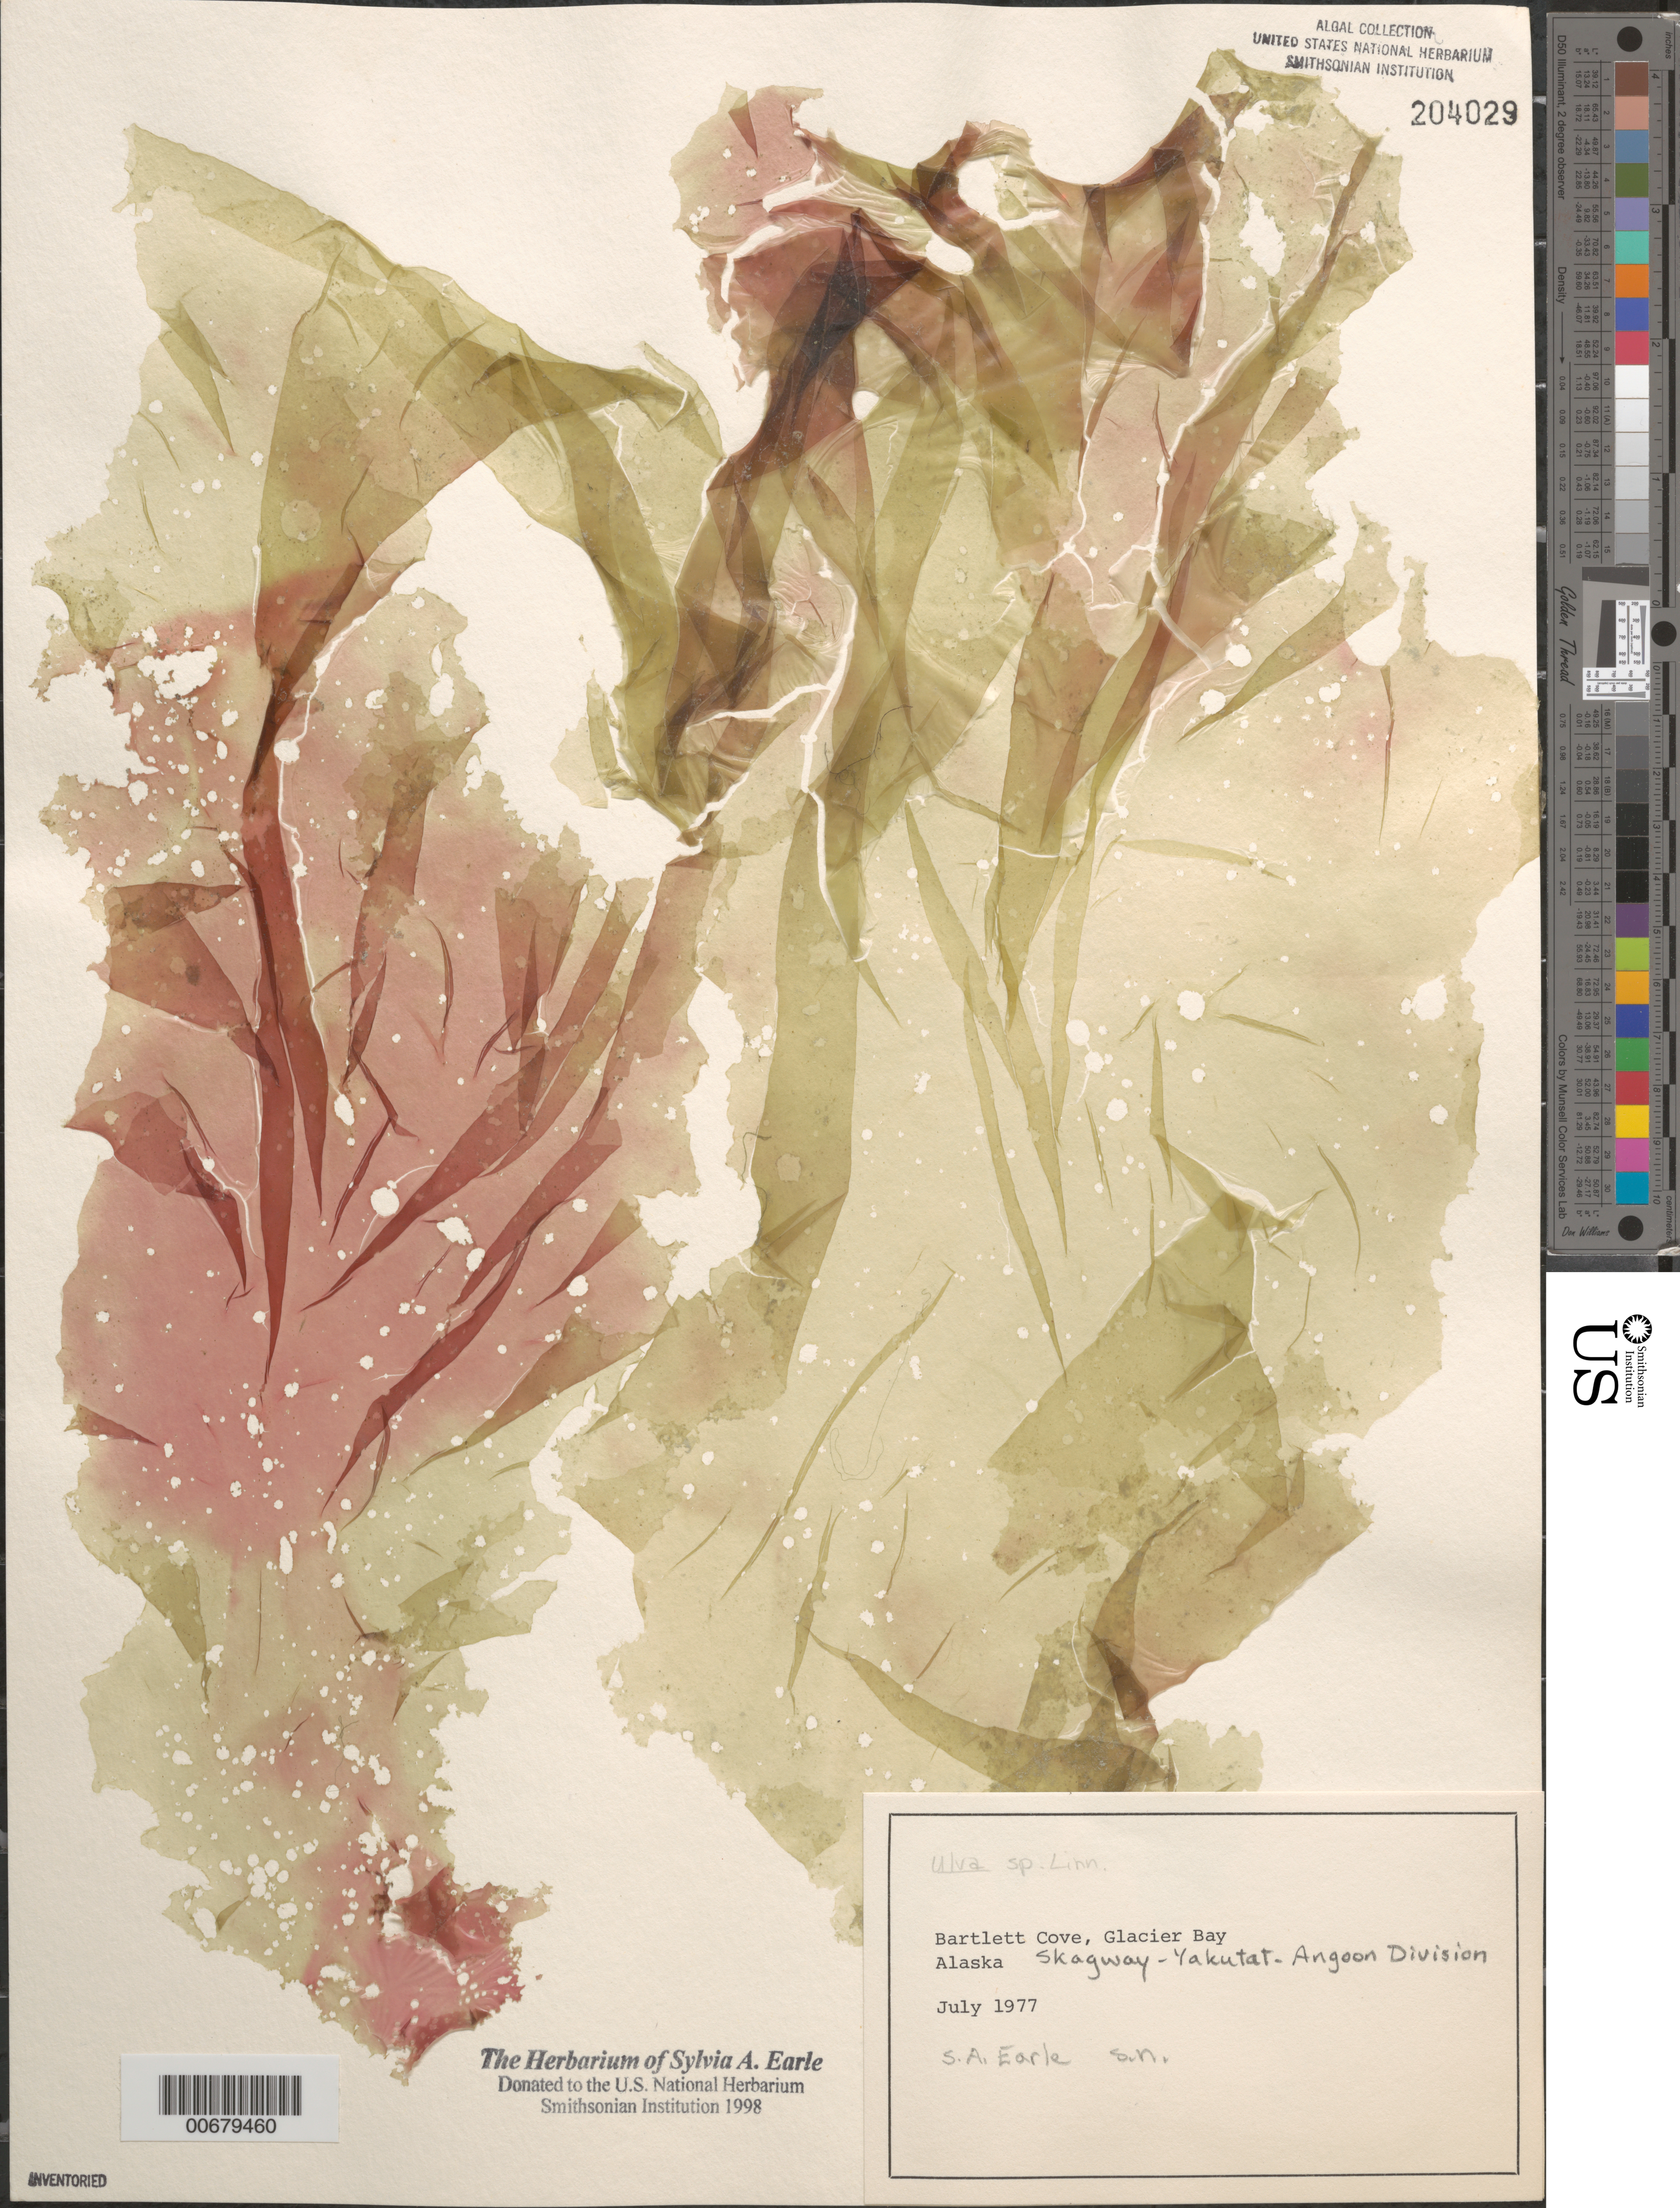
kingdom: Plantae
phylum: Chlorophyta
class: Ulvophyceae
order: Ulvales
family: Ulvaceae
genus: Ulva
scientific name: Ulva sp.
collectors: S. A. Earle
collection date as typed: Jul 1977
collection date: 1977-07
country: United States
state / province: Alaska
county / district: Skagway-Yakutat-Angoon Division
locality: Bartlett Cove, Glacier Bay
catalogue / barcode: US 204029